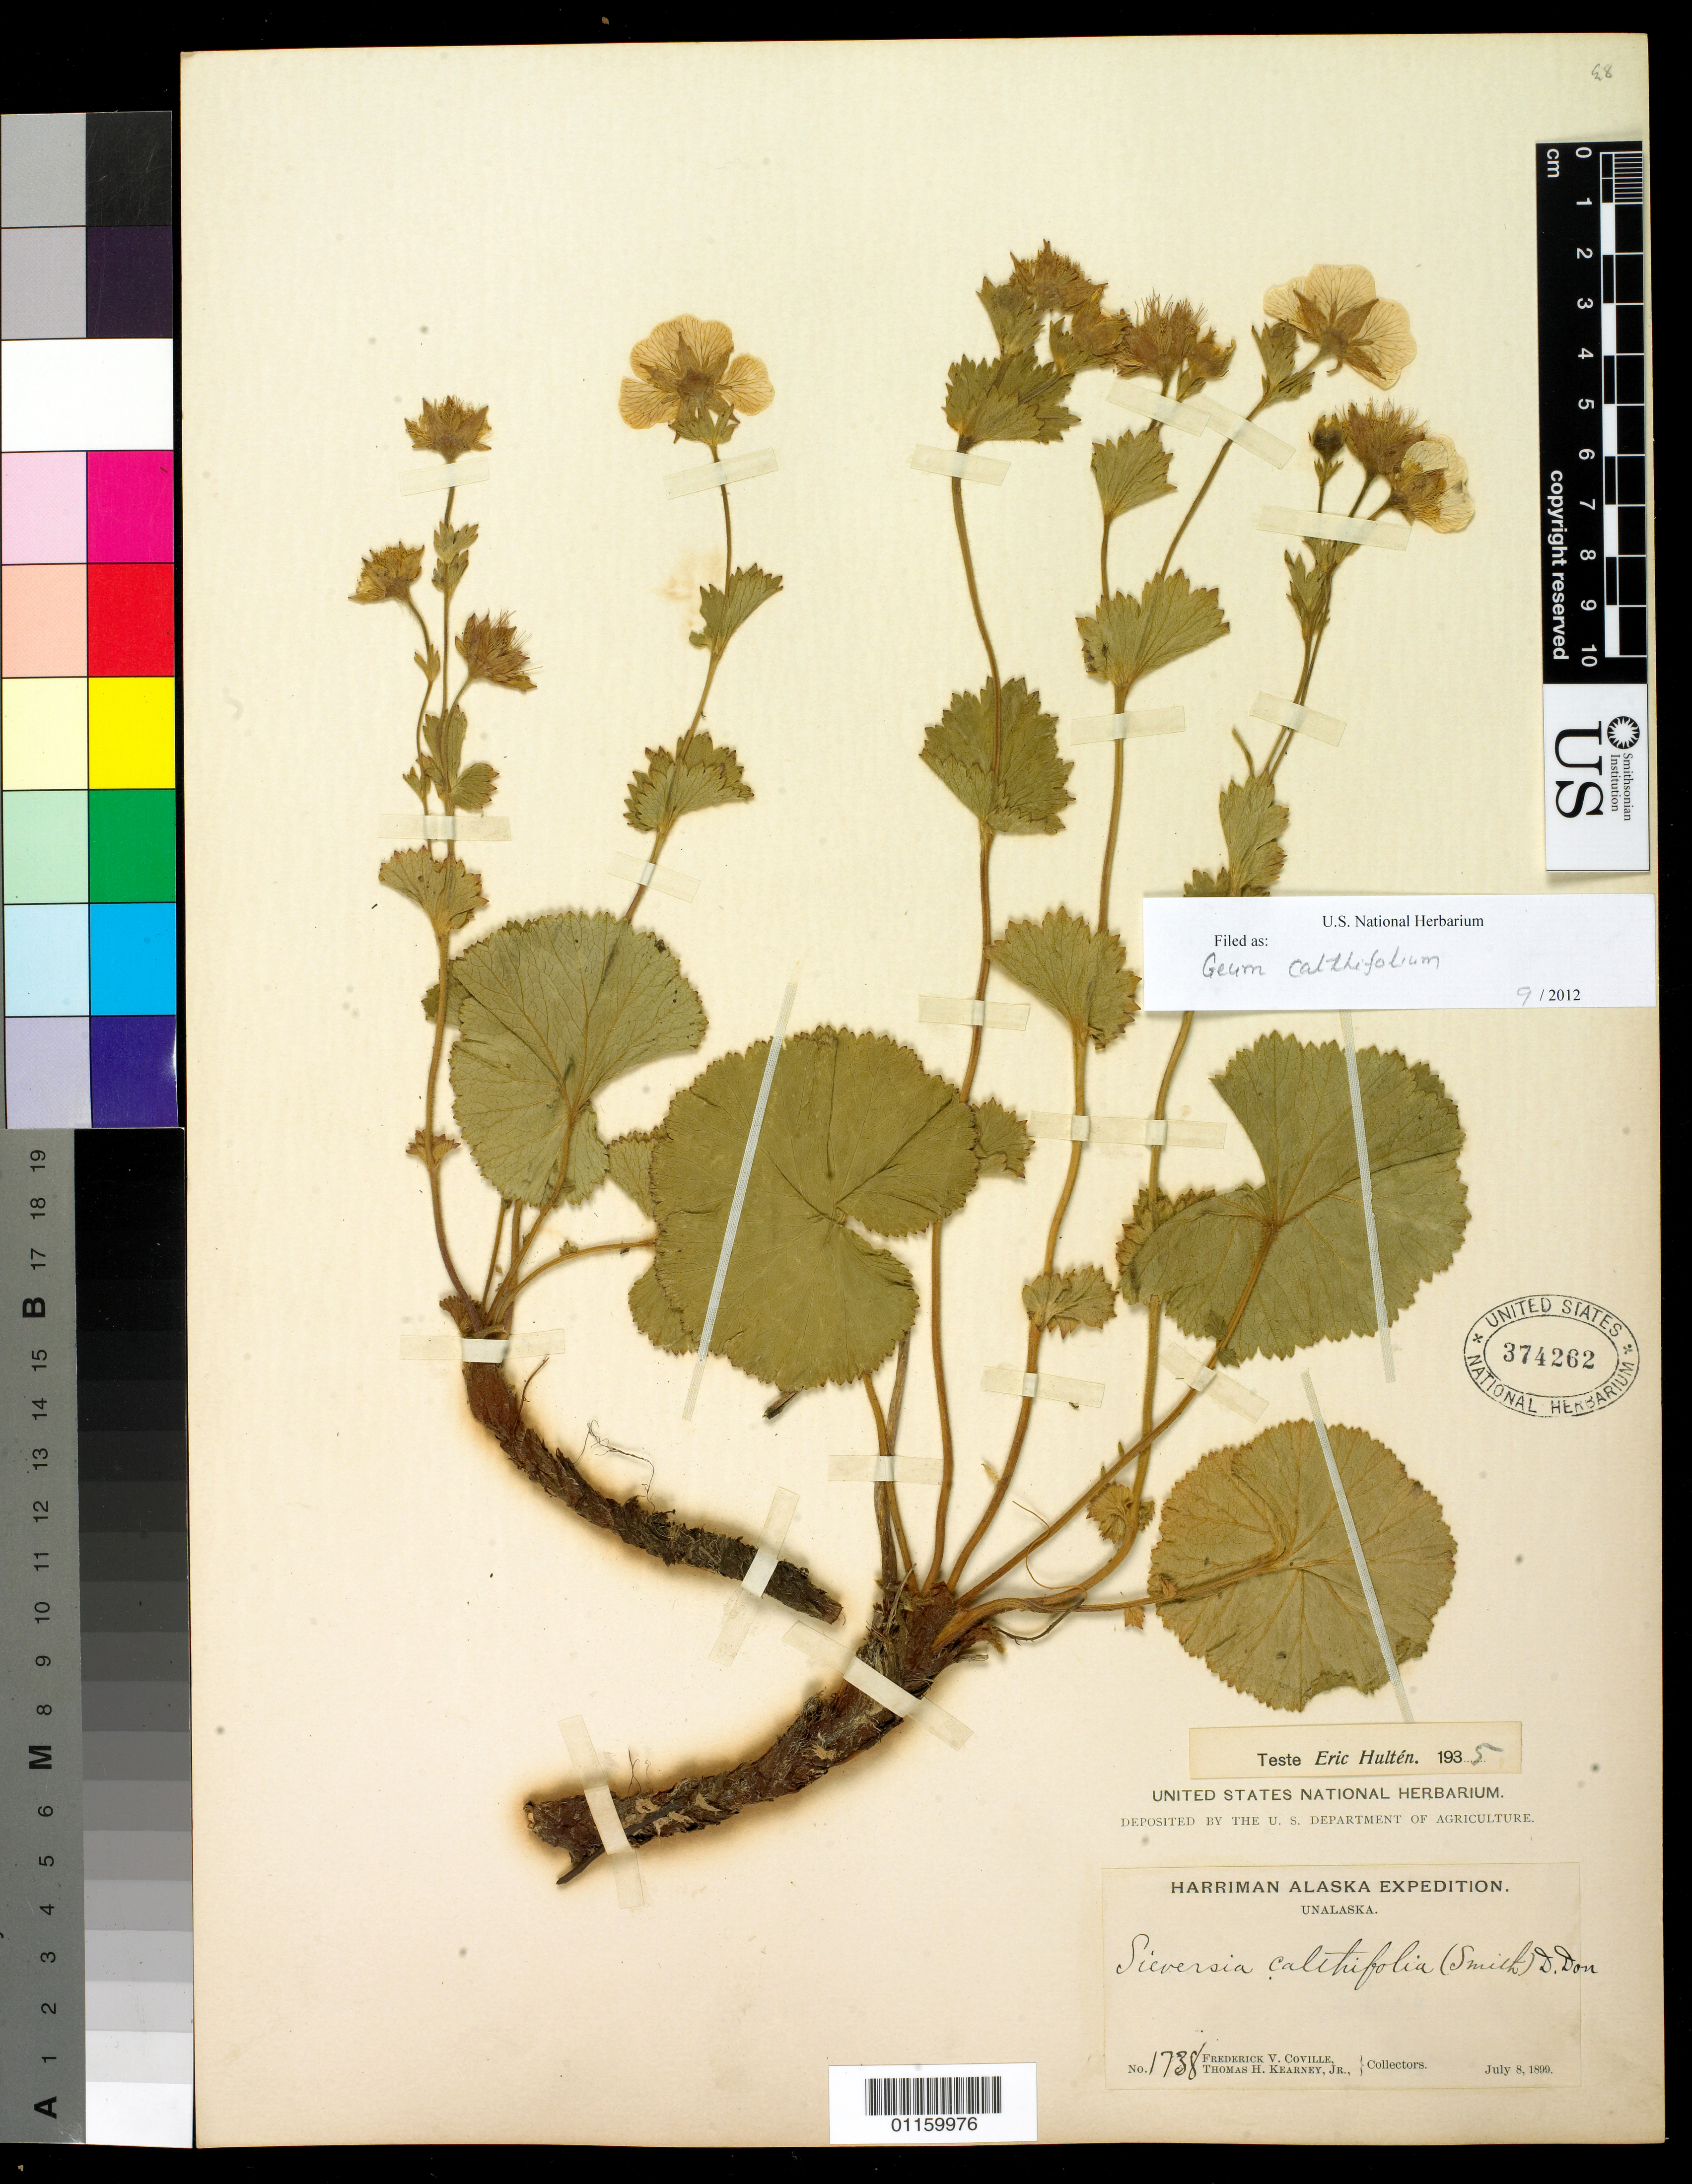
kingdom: Plantae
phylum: Tracheophyta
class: Magnoliopsida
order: Rosales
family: Rosaceae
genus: Geum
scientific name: Geum calthifolium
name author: Menzies ex Sm.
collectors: F. V. Coville & T. H. Kearney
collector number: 1738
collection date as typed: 08 Jul 1899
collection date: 1899-07-08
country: United States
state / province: Alaska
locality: Unalaska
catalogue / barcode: US 374262